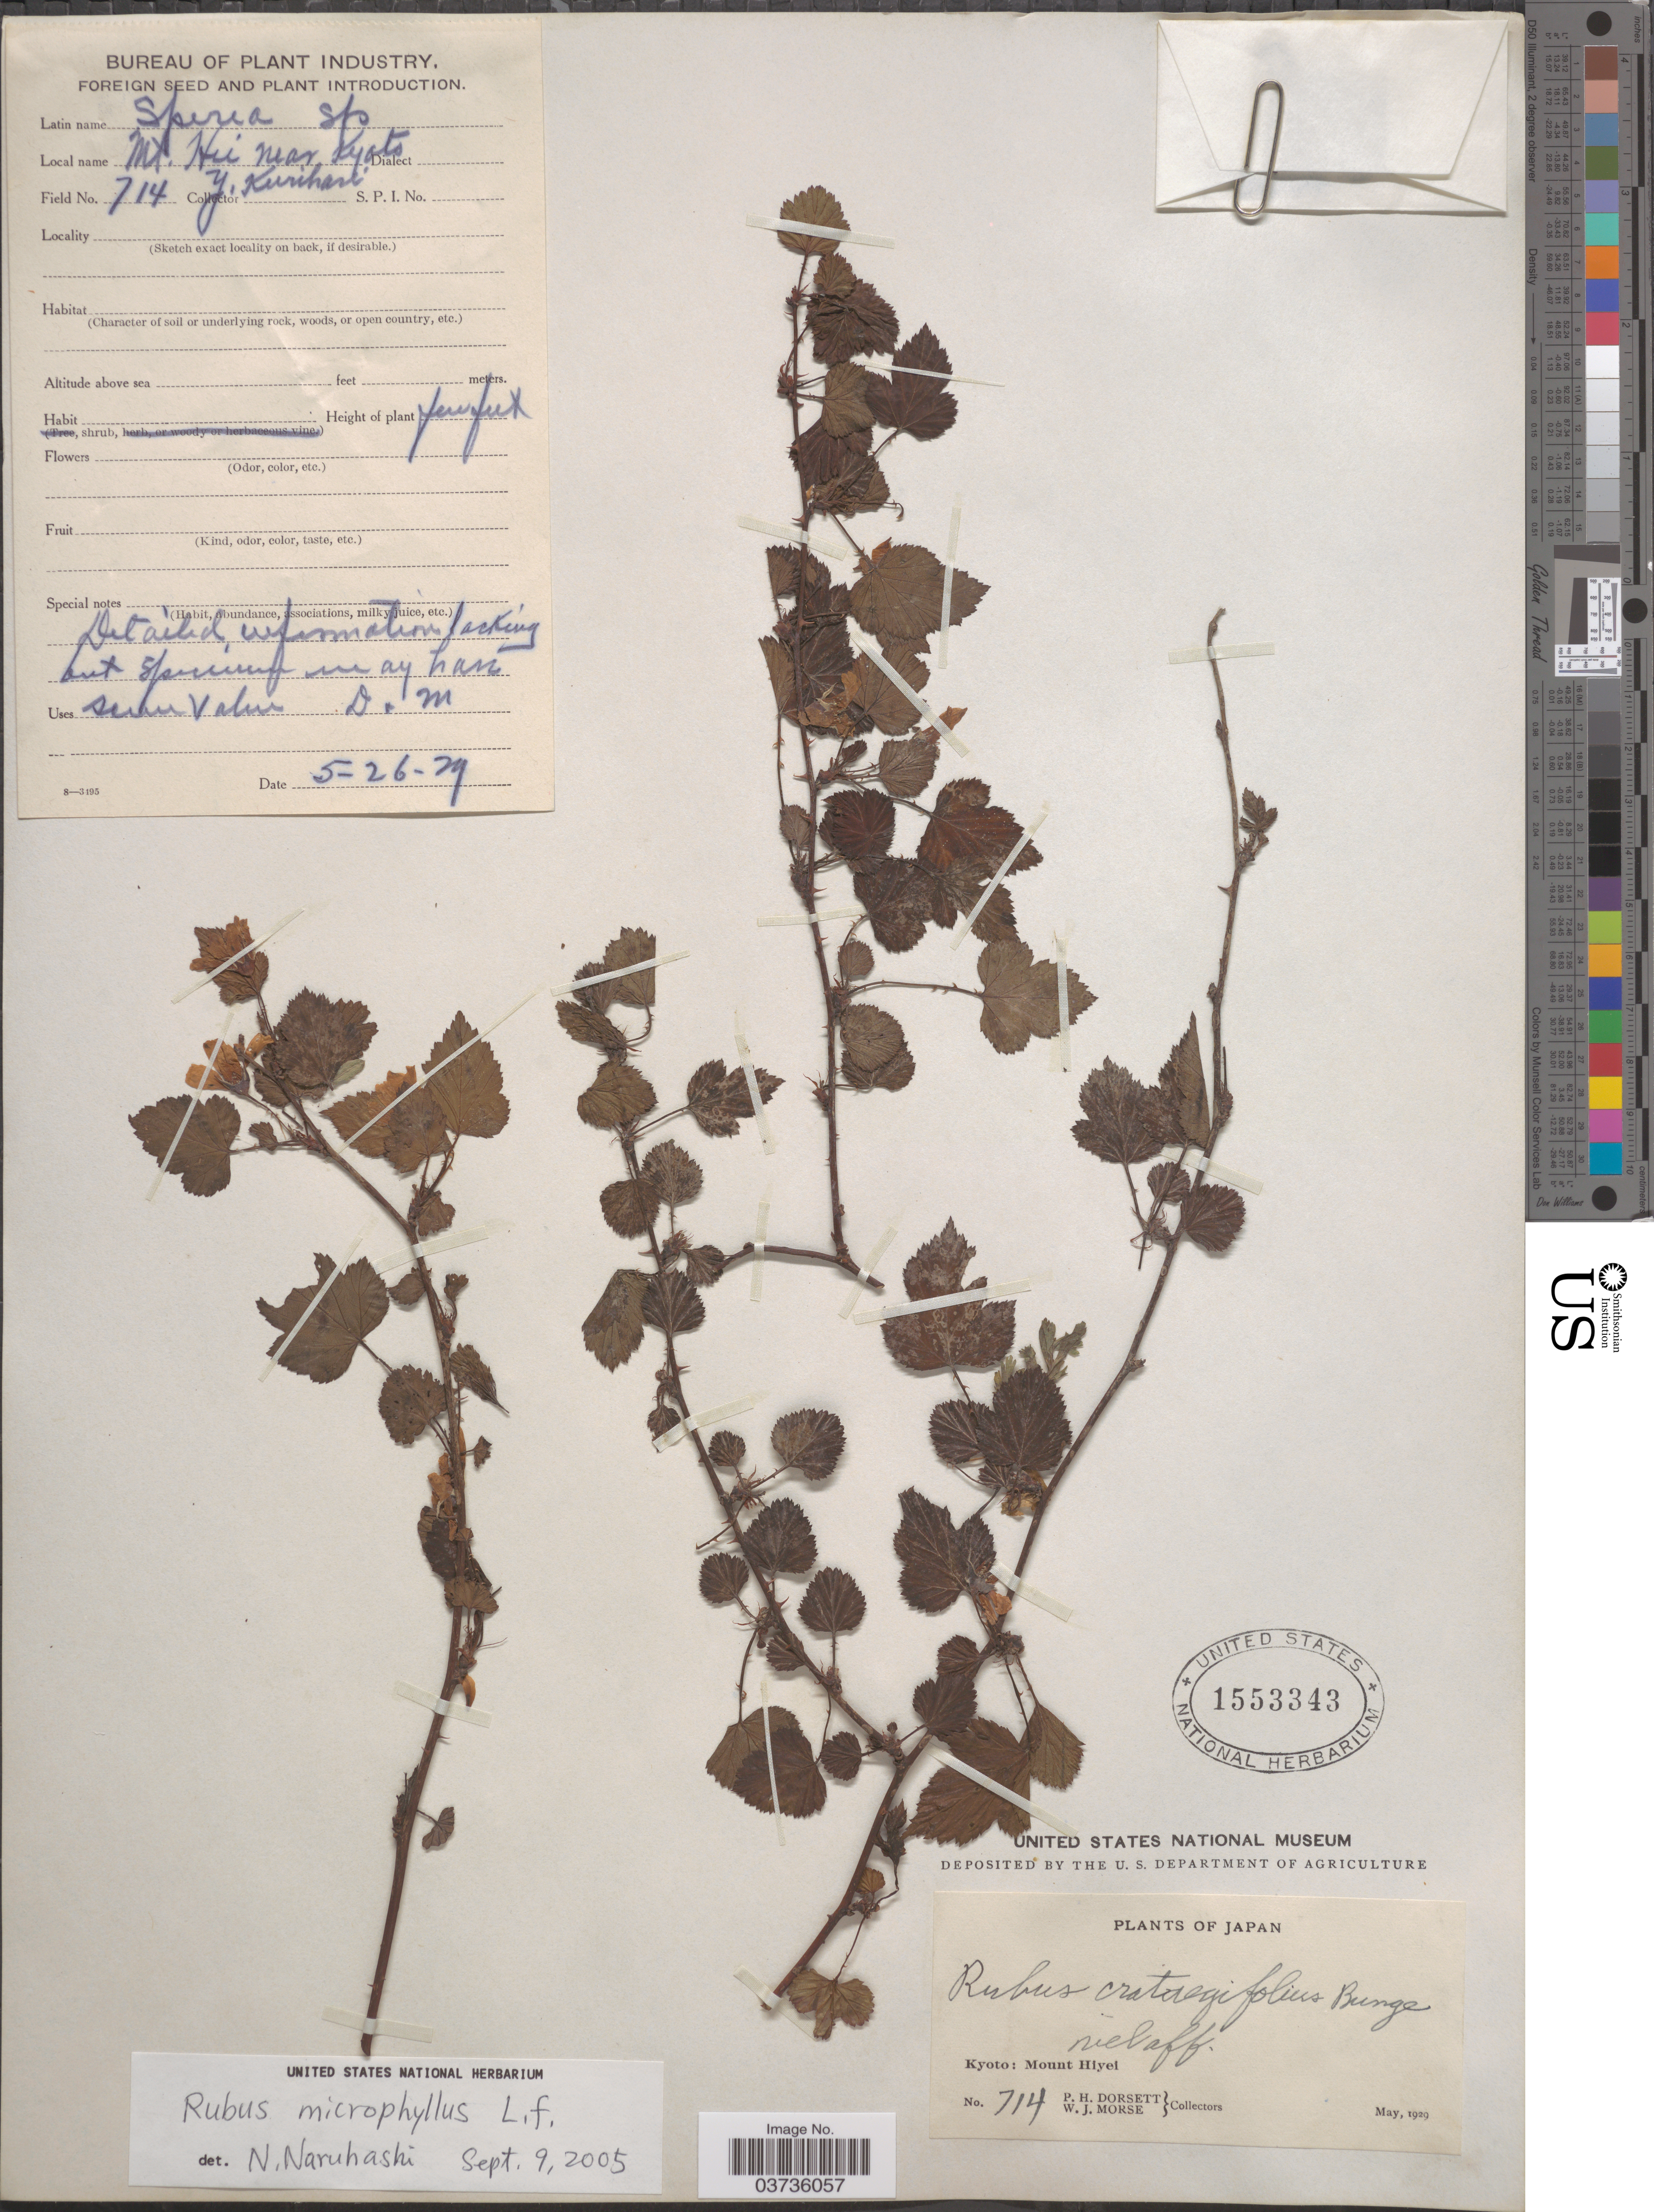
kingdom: Plantae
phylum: Tracheophyta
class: Magnoliopsida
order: Rosales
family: Rosaceae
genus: Rubus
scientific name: Rubus microphyllus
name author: L. f.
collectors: P. H. Dorsett & W. J. Morse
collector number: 714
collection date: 1929-05-26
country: Japan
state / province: Kyoto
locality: Mount Hiyei. Mt. Hei near Kyoto.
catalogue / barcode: US 1553343